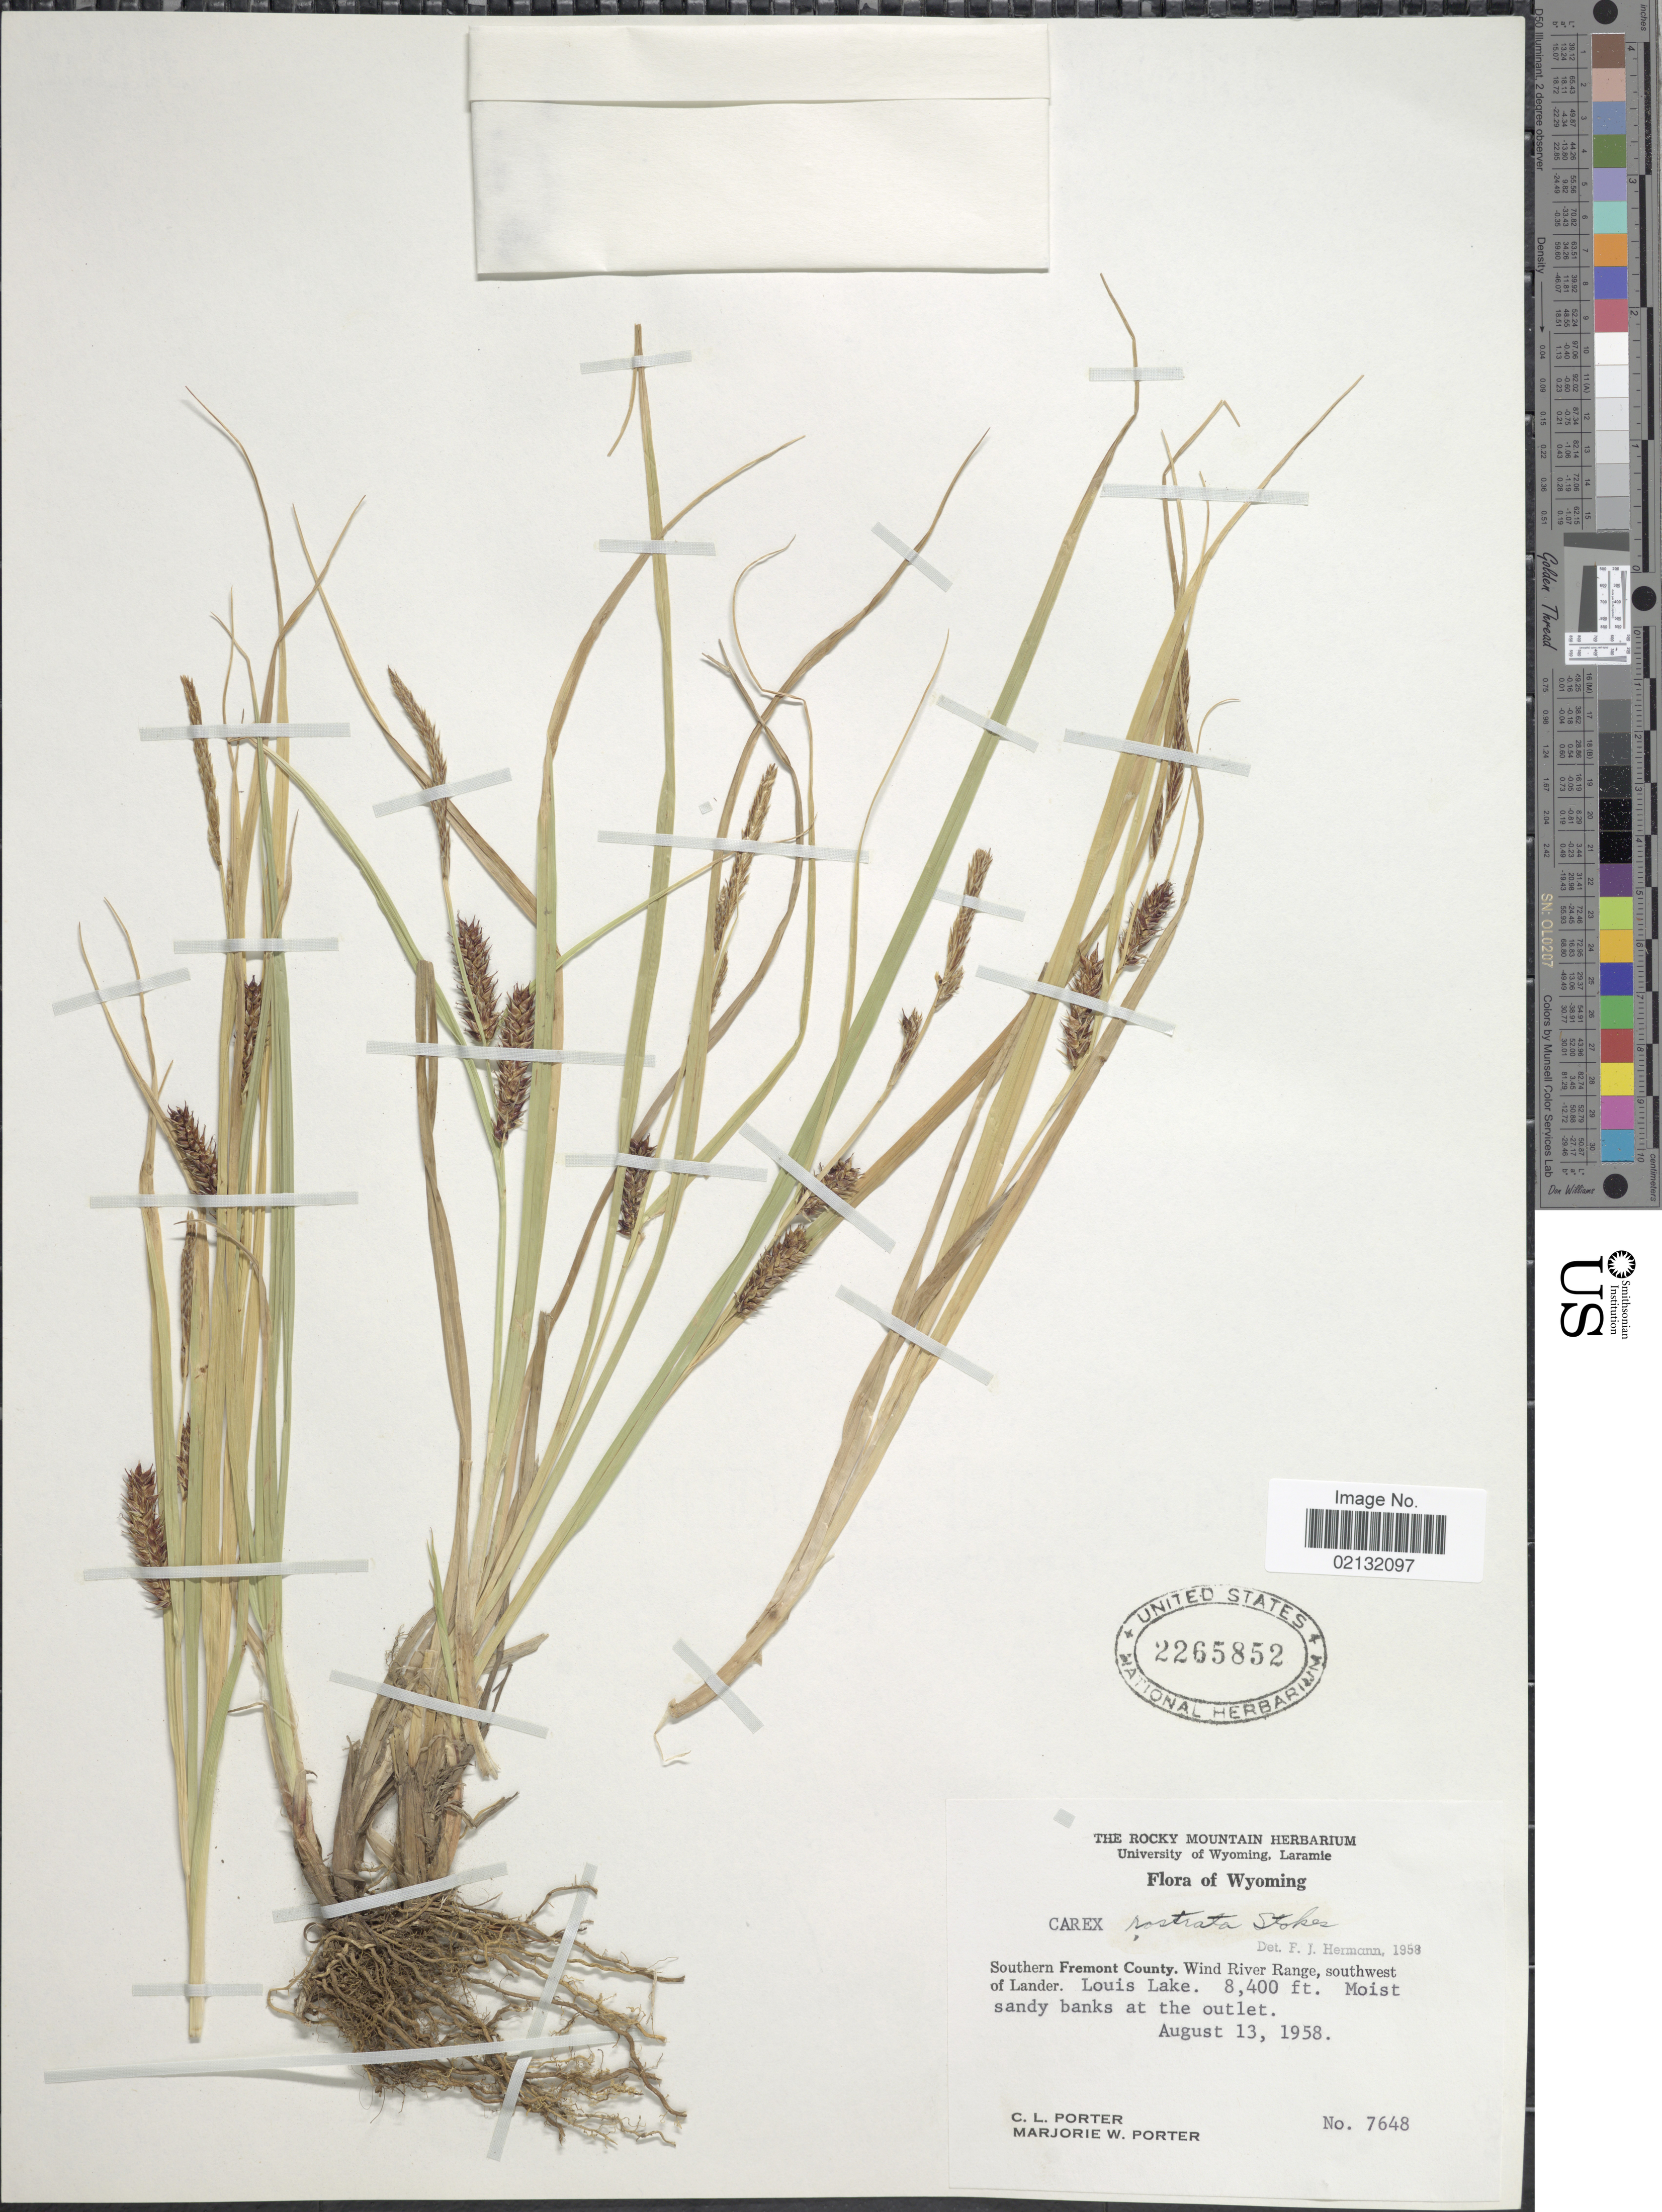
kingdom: Plantae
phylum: Tracheophyta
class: Liliopsida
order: Poales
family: Cyperaceae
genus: Carex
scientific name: Carex rostrata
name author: Stokes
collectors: C. L. Porter & M. Porter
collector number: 7648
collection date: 1958-08-13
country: United States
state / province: Wyoming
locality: Southern Fremont County. Wind River Range, southwest of Lander.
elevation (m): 2560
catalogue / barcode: US 2265852